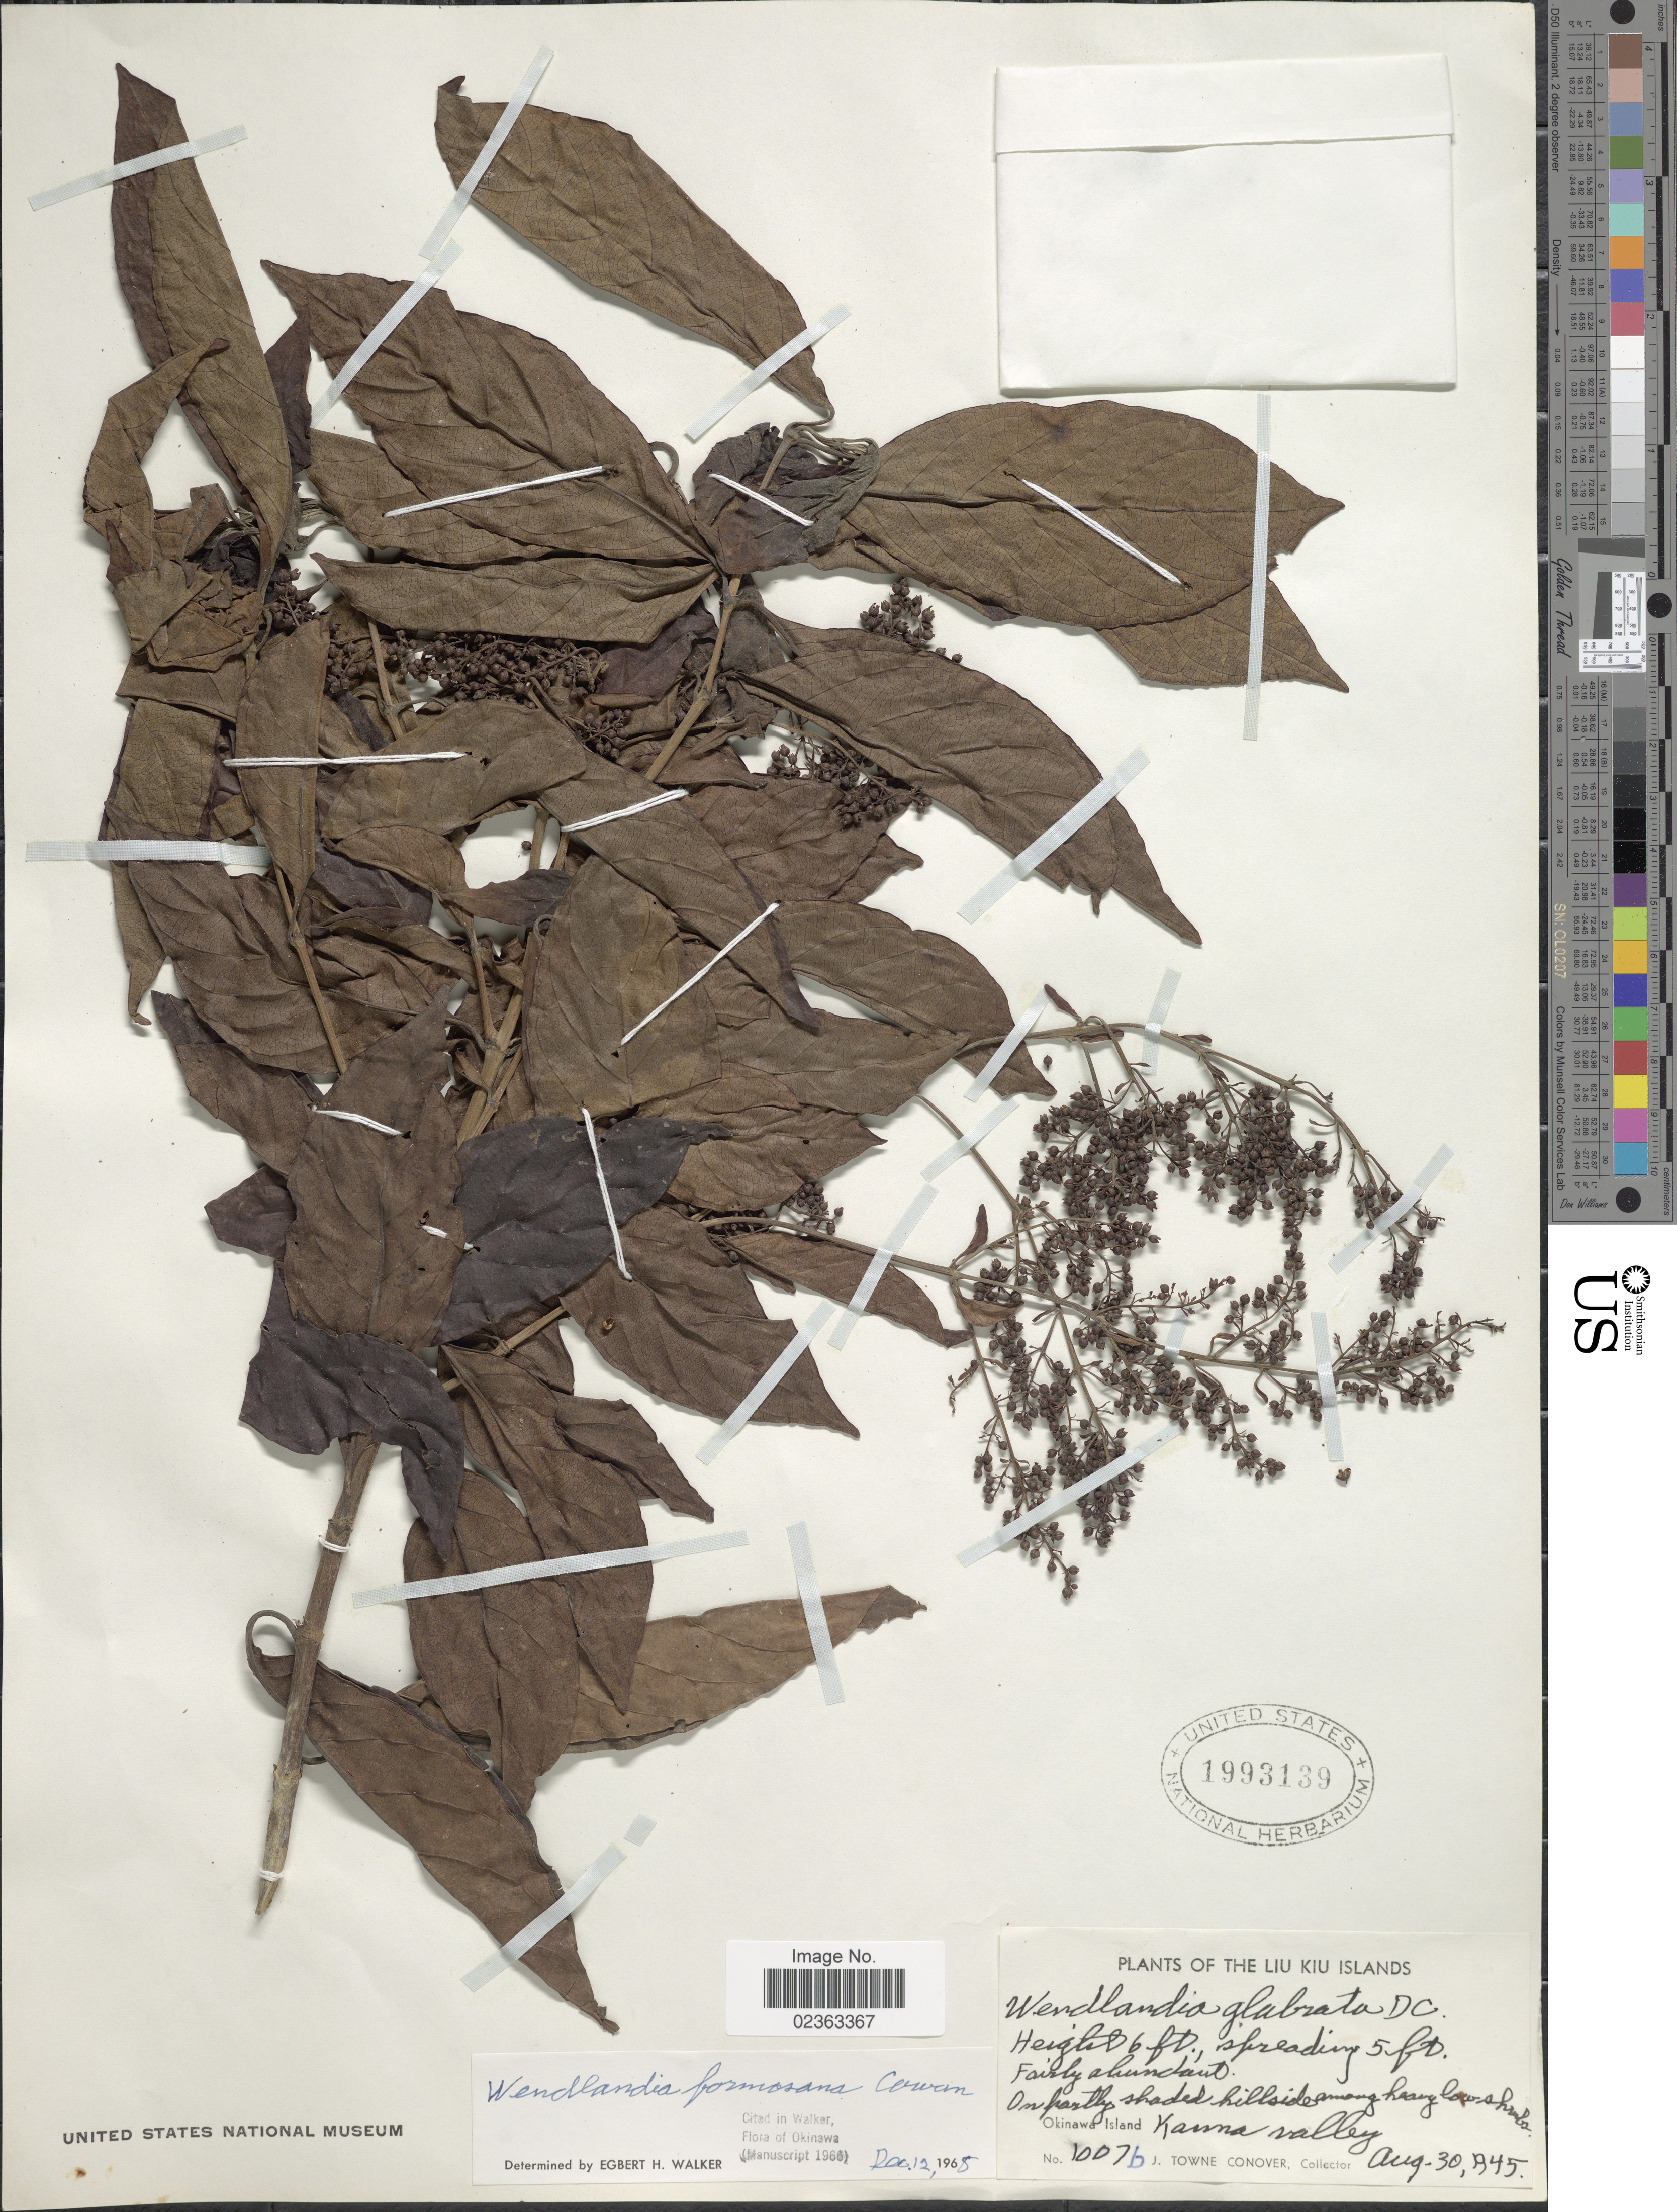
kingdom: Plantae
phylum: Tracheophyta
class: Magnoliopsida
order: Gentianales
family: Rubiaceae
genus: Wendlandia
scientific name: Wendlandia formosana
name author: Cowan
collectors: J. T. Conover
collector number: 1007b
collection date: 1945-08-30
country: Japan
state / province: Okinawa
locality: Liu Kiu Islands, on partly shaded hillside, Okinawa Island, Kauna valley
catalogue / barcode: US 1993139